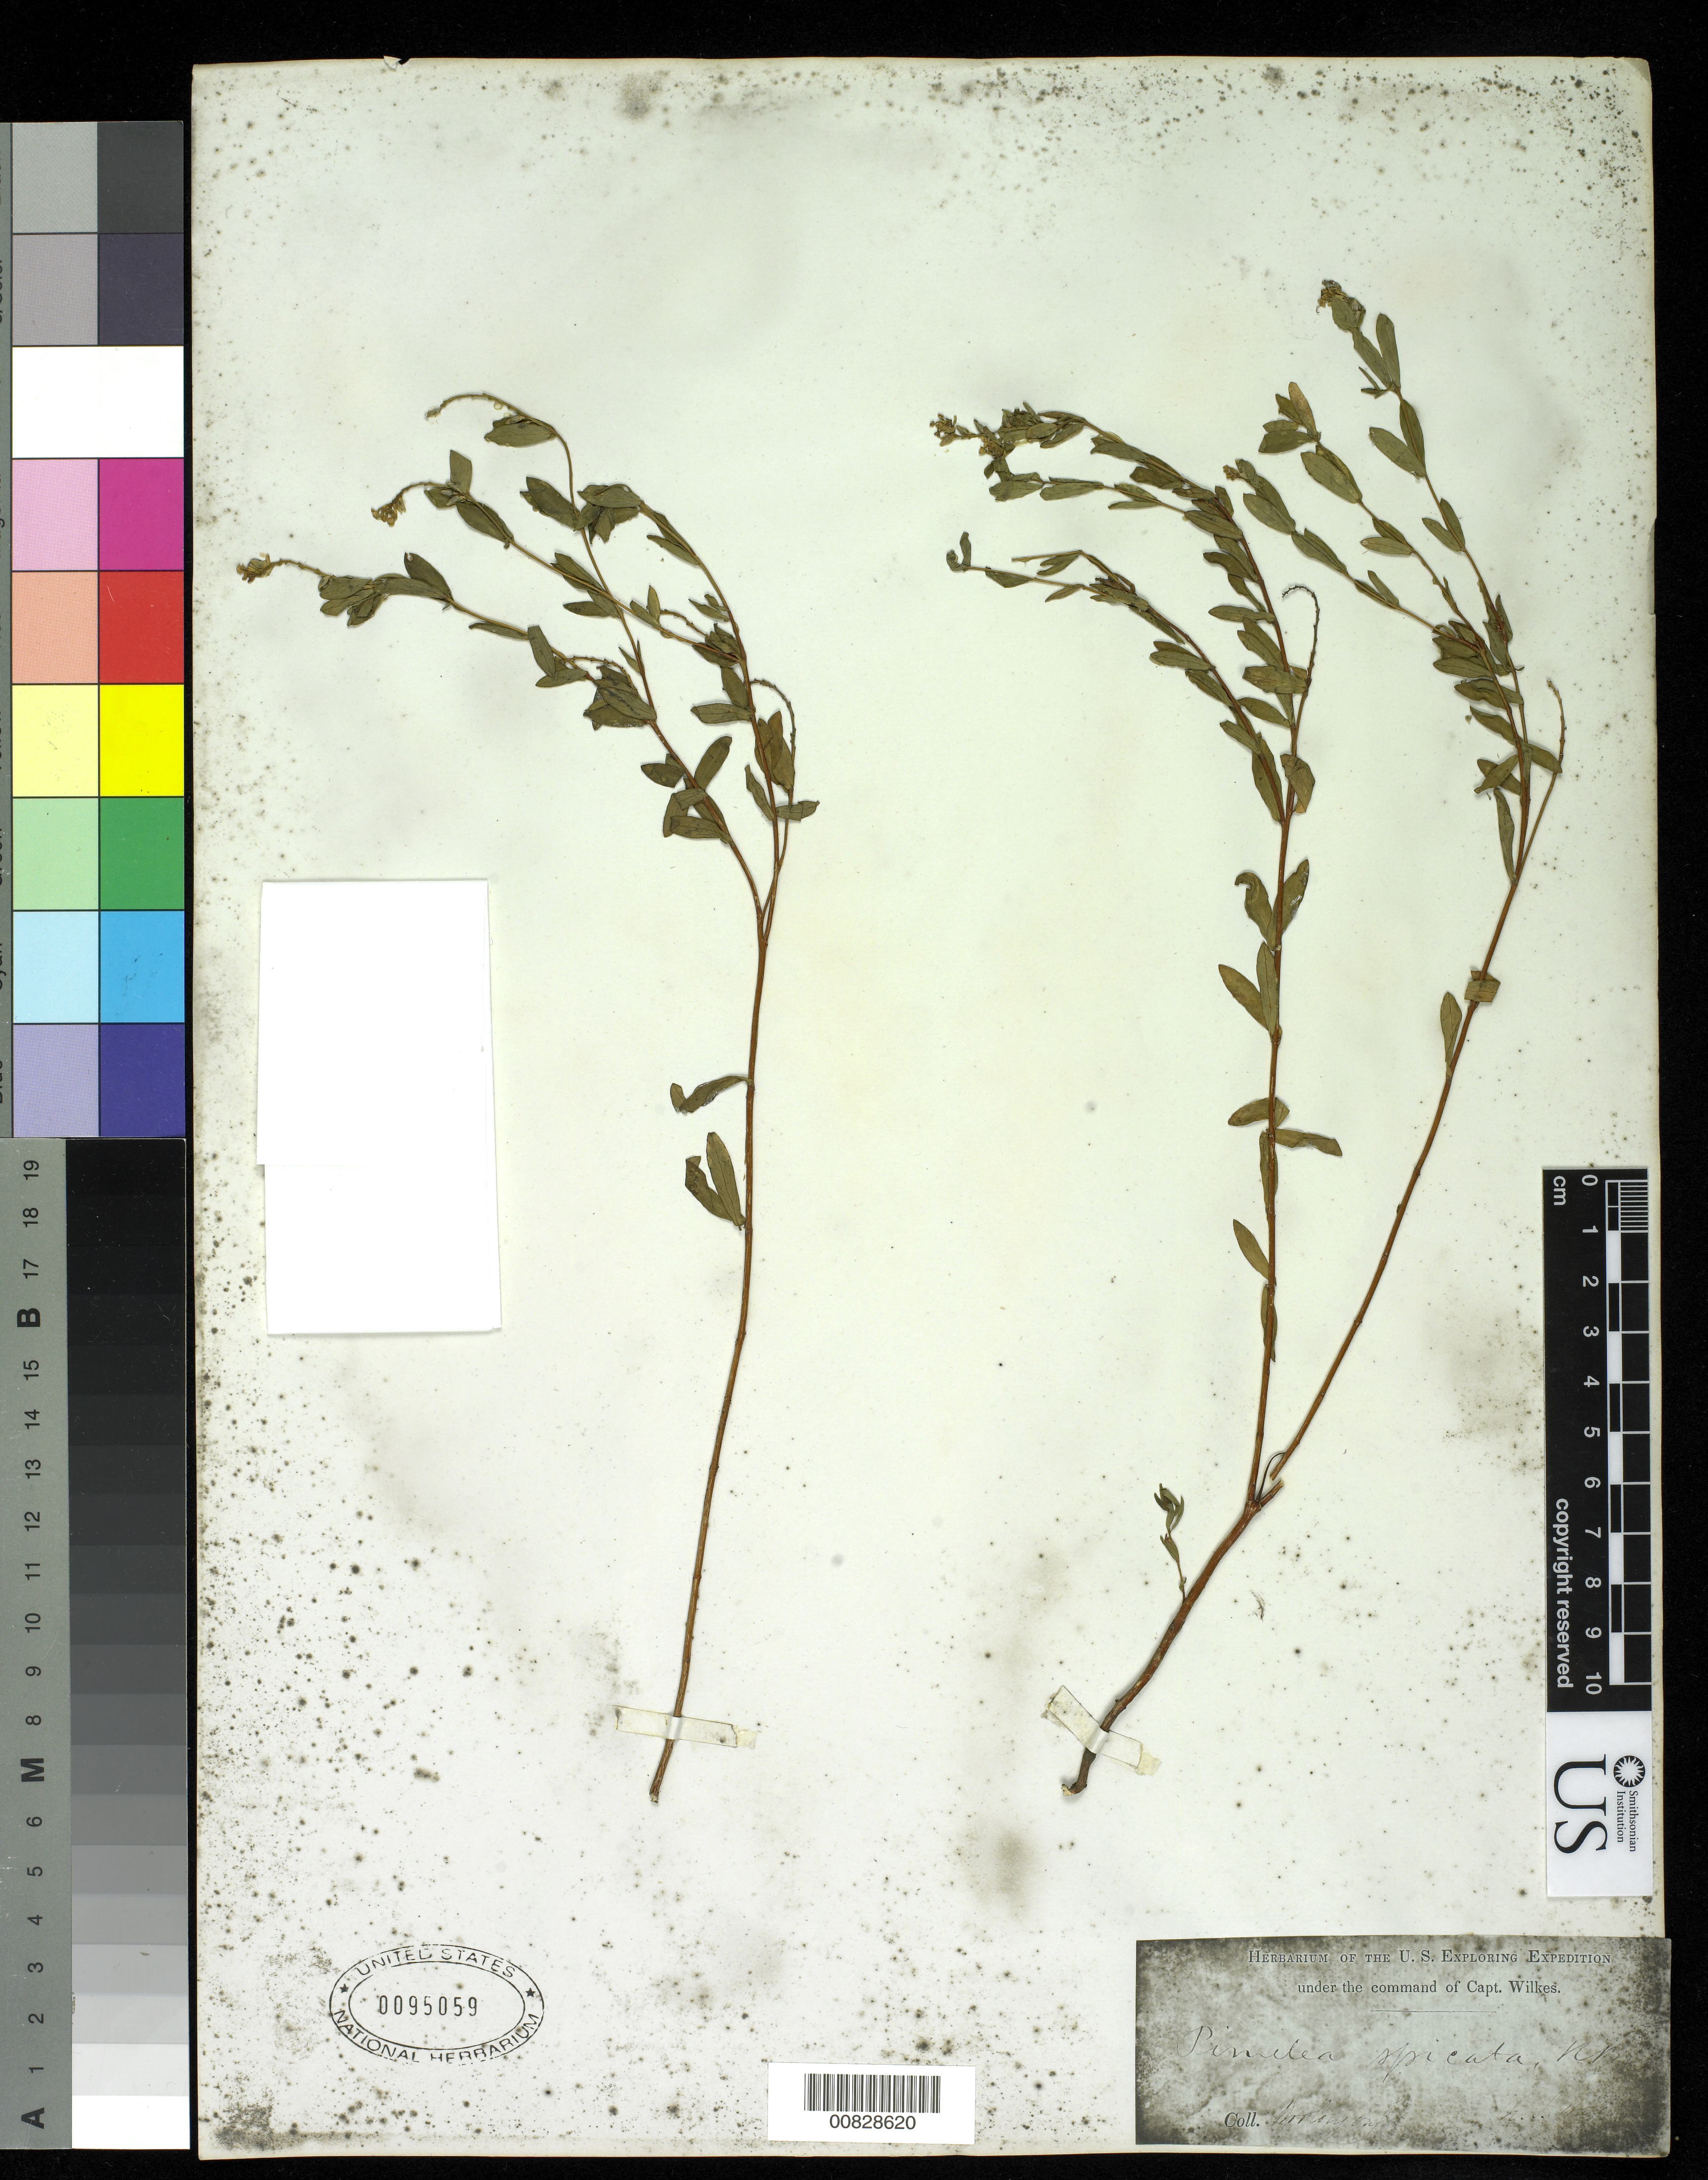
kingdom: Plantae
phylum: Tracheophyta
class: Magnoliopsida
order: Malvales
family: Thymelaeaceae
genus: Pimelea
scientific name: Pimelea spicata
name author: R. Br.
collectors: Wilkes Explor. Exped.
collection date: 1838/1842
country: Australia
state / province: New South Wales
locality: Woolongong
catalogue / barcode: US 95059